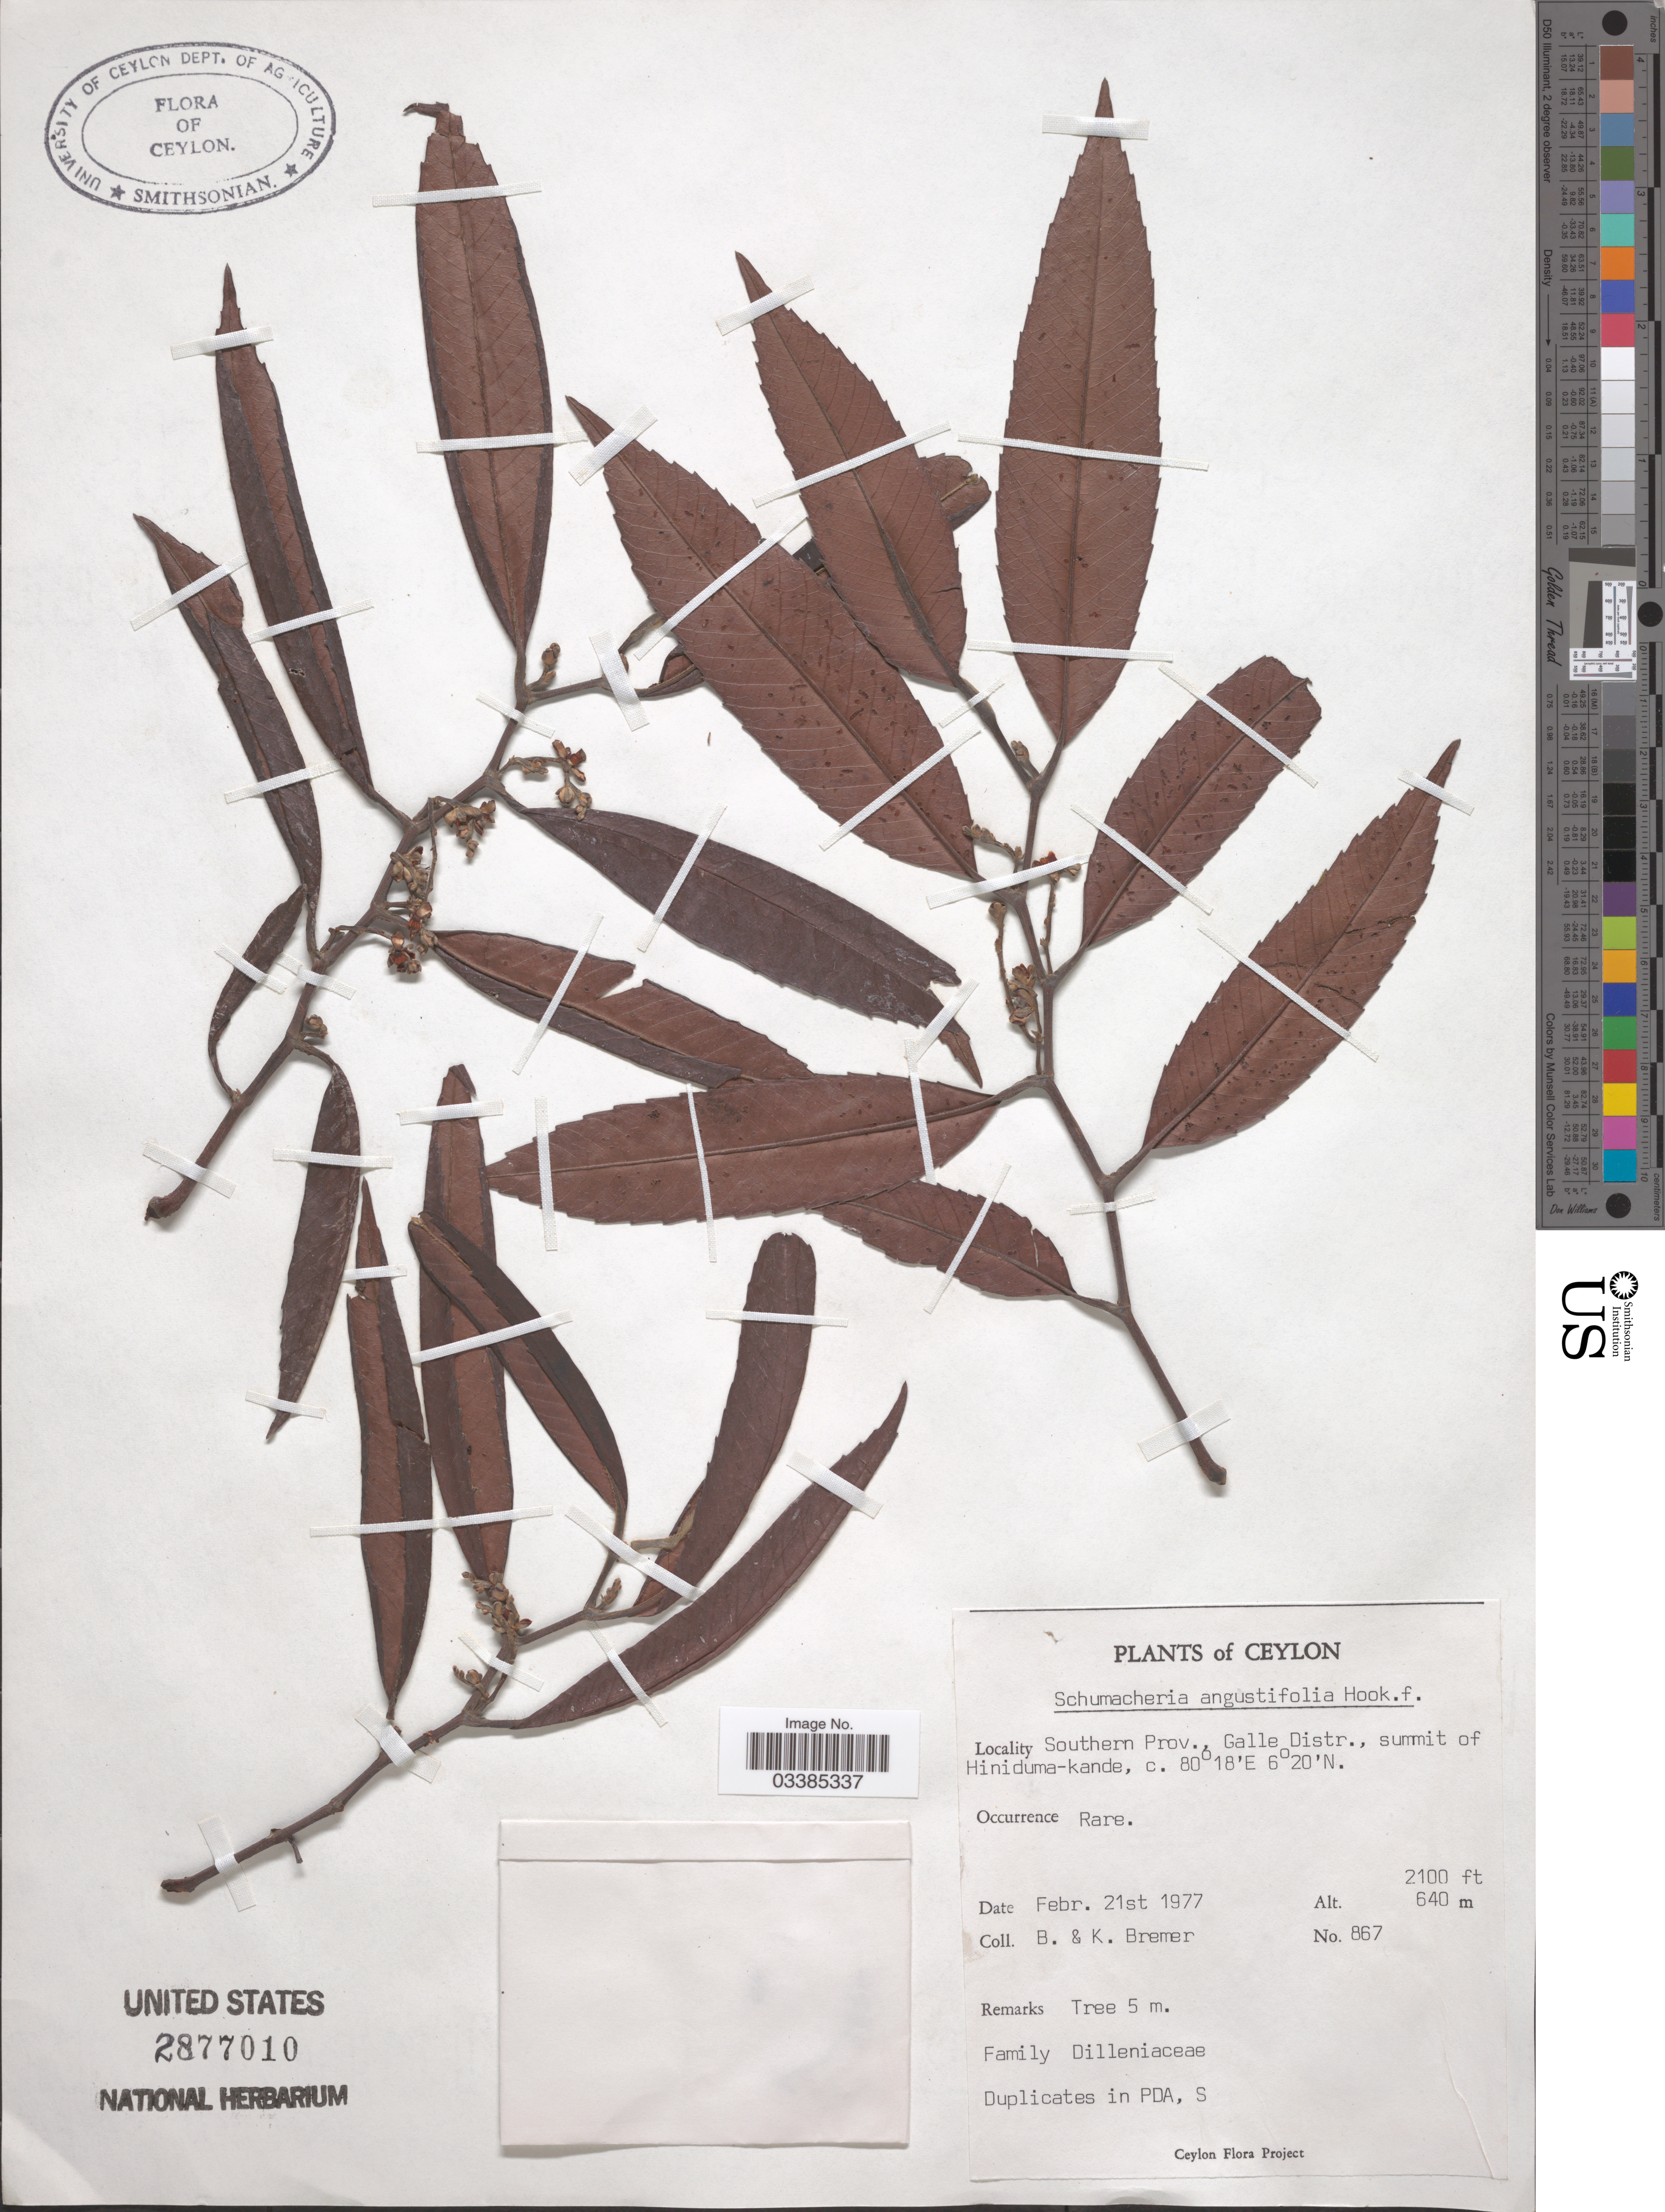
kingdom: Plantae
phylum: Tracheophyta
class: Magnoliopsida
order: Dilleniales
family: Dilleniaceae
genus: Schumacheria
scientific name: Schumacheria angustifolia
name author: Hook. f. & Thomson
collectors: B. Bremer & K. Bremer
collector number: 867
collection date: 1977-02-21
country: Sri Lanka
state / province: Southern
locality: Ceylon. Galle Distr., summit of Hiniduma-kande.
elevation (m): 640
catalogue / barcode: US 2877010